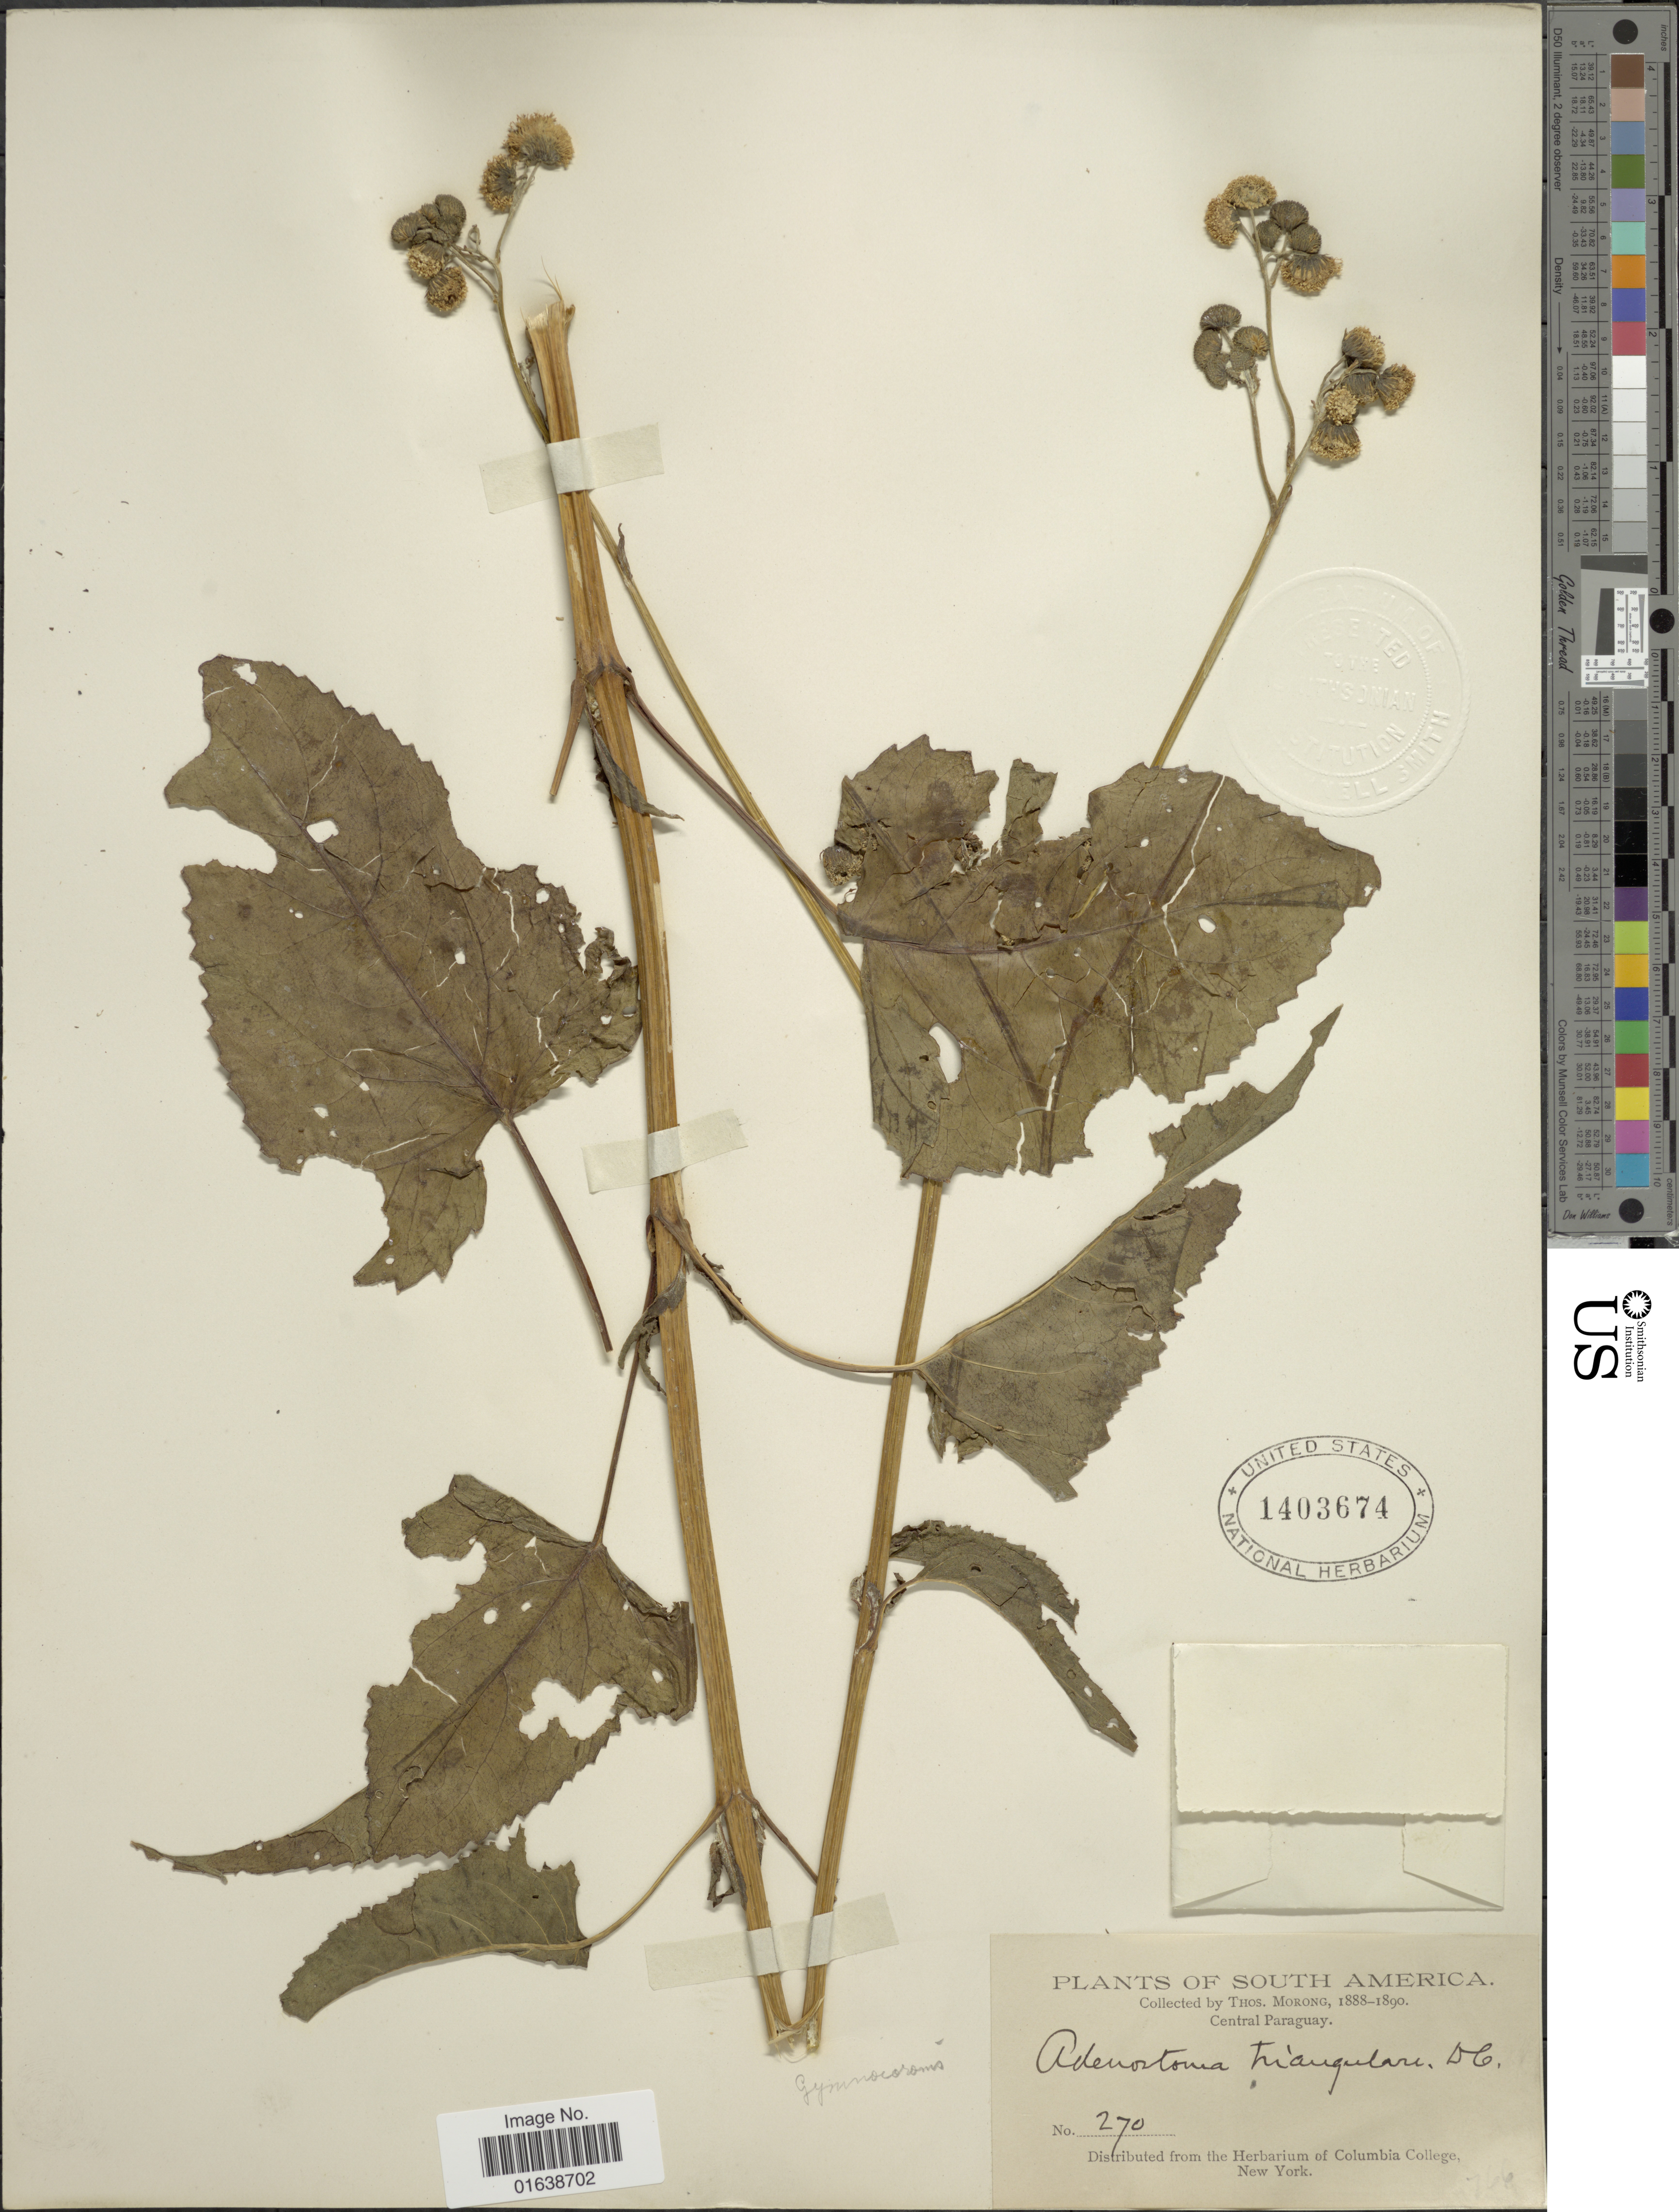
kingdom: Plantae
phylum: Tracheophyta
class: Magnoliopsida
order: Asterales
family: Asteraceae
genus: Gymnocoronis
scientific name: Gymnocoronis spilanthoides var. subcordata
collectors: ex herb. T. Morong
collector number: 270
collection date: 1888/1890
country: Paraguay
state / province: Central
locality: South America. Central Paraguay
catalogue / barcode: US 1403674